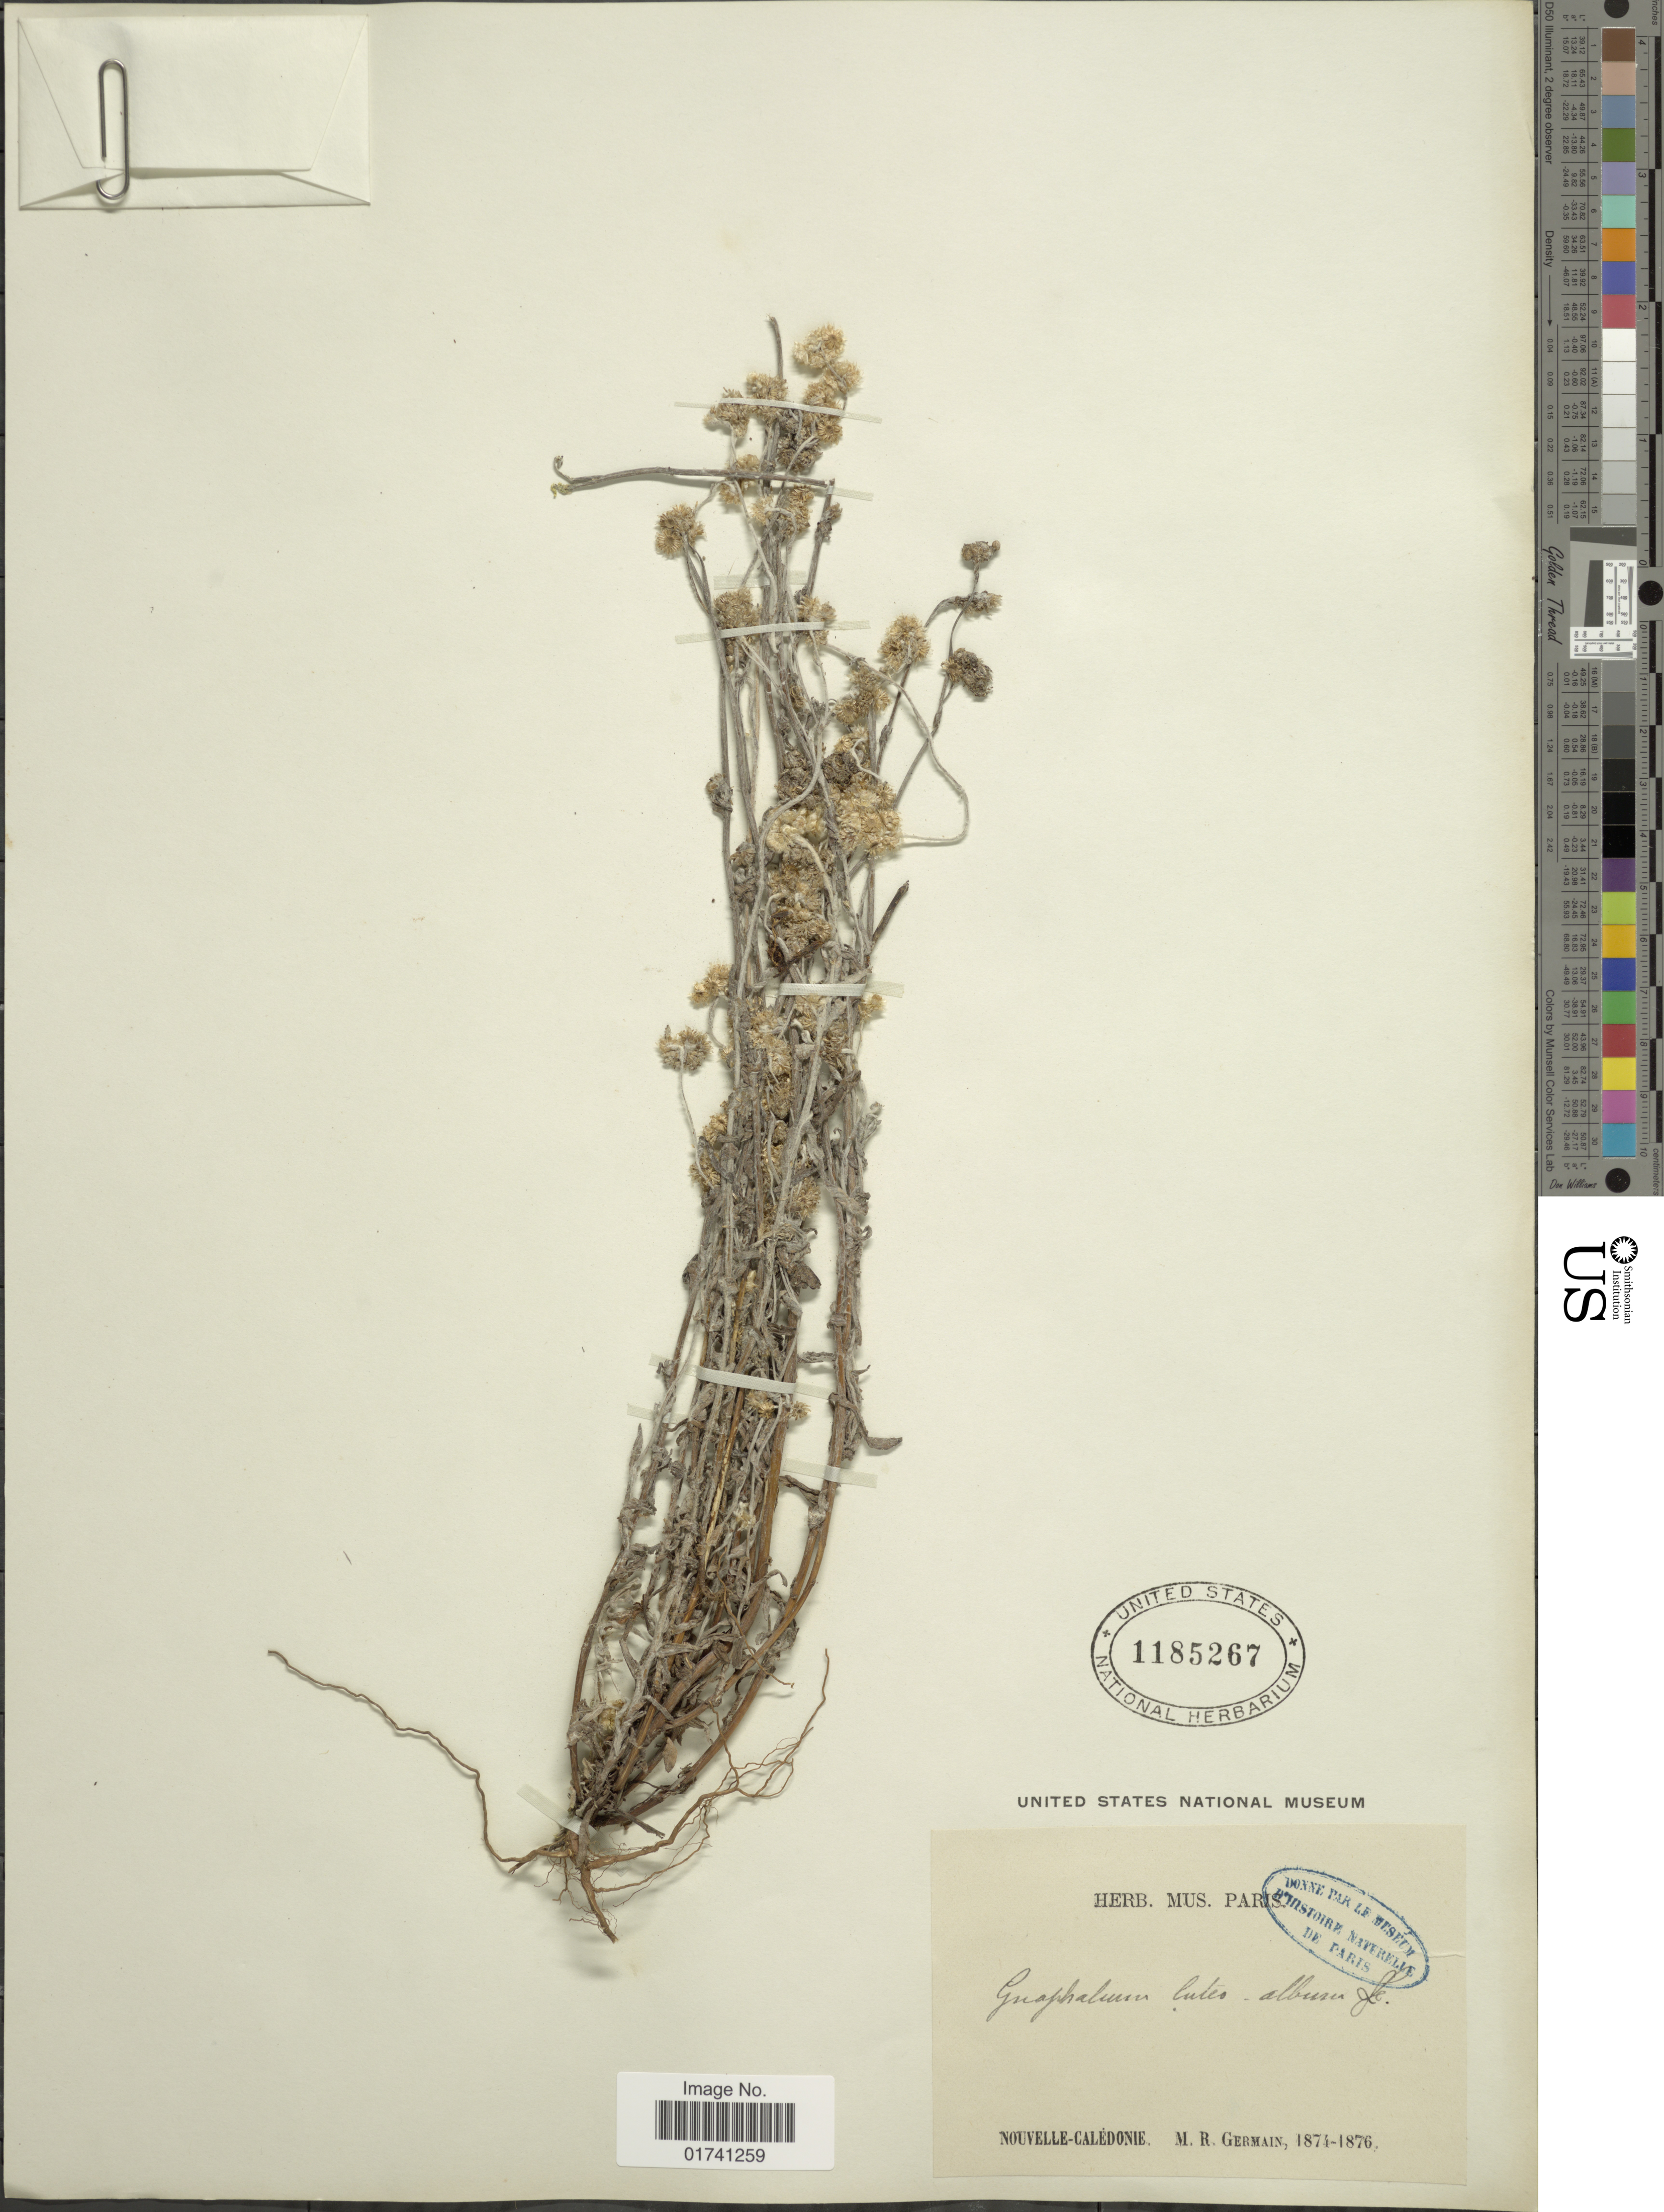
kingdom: Plantae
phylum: Tracheophyta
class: Magnoliopsida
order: Asterales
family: Asteraceae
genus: Laphangium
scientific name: Laphangium luteoalbum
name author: (L.) Tzvelev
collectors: M. Germain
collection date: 1874/1876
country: New Caledonia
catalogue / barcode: US 1185267